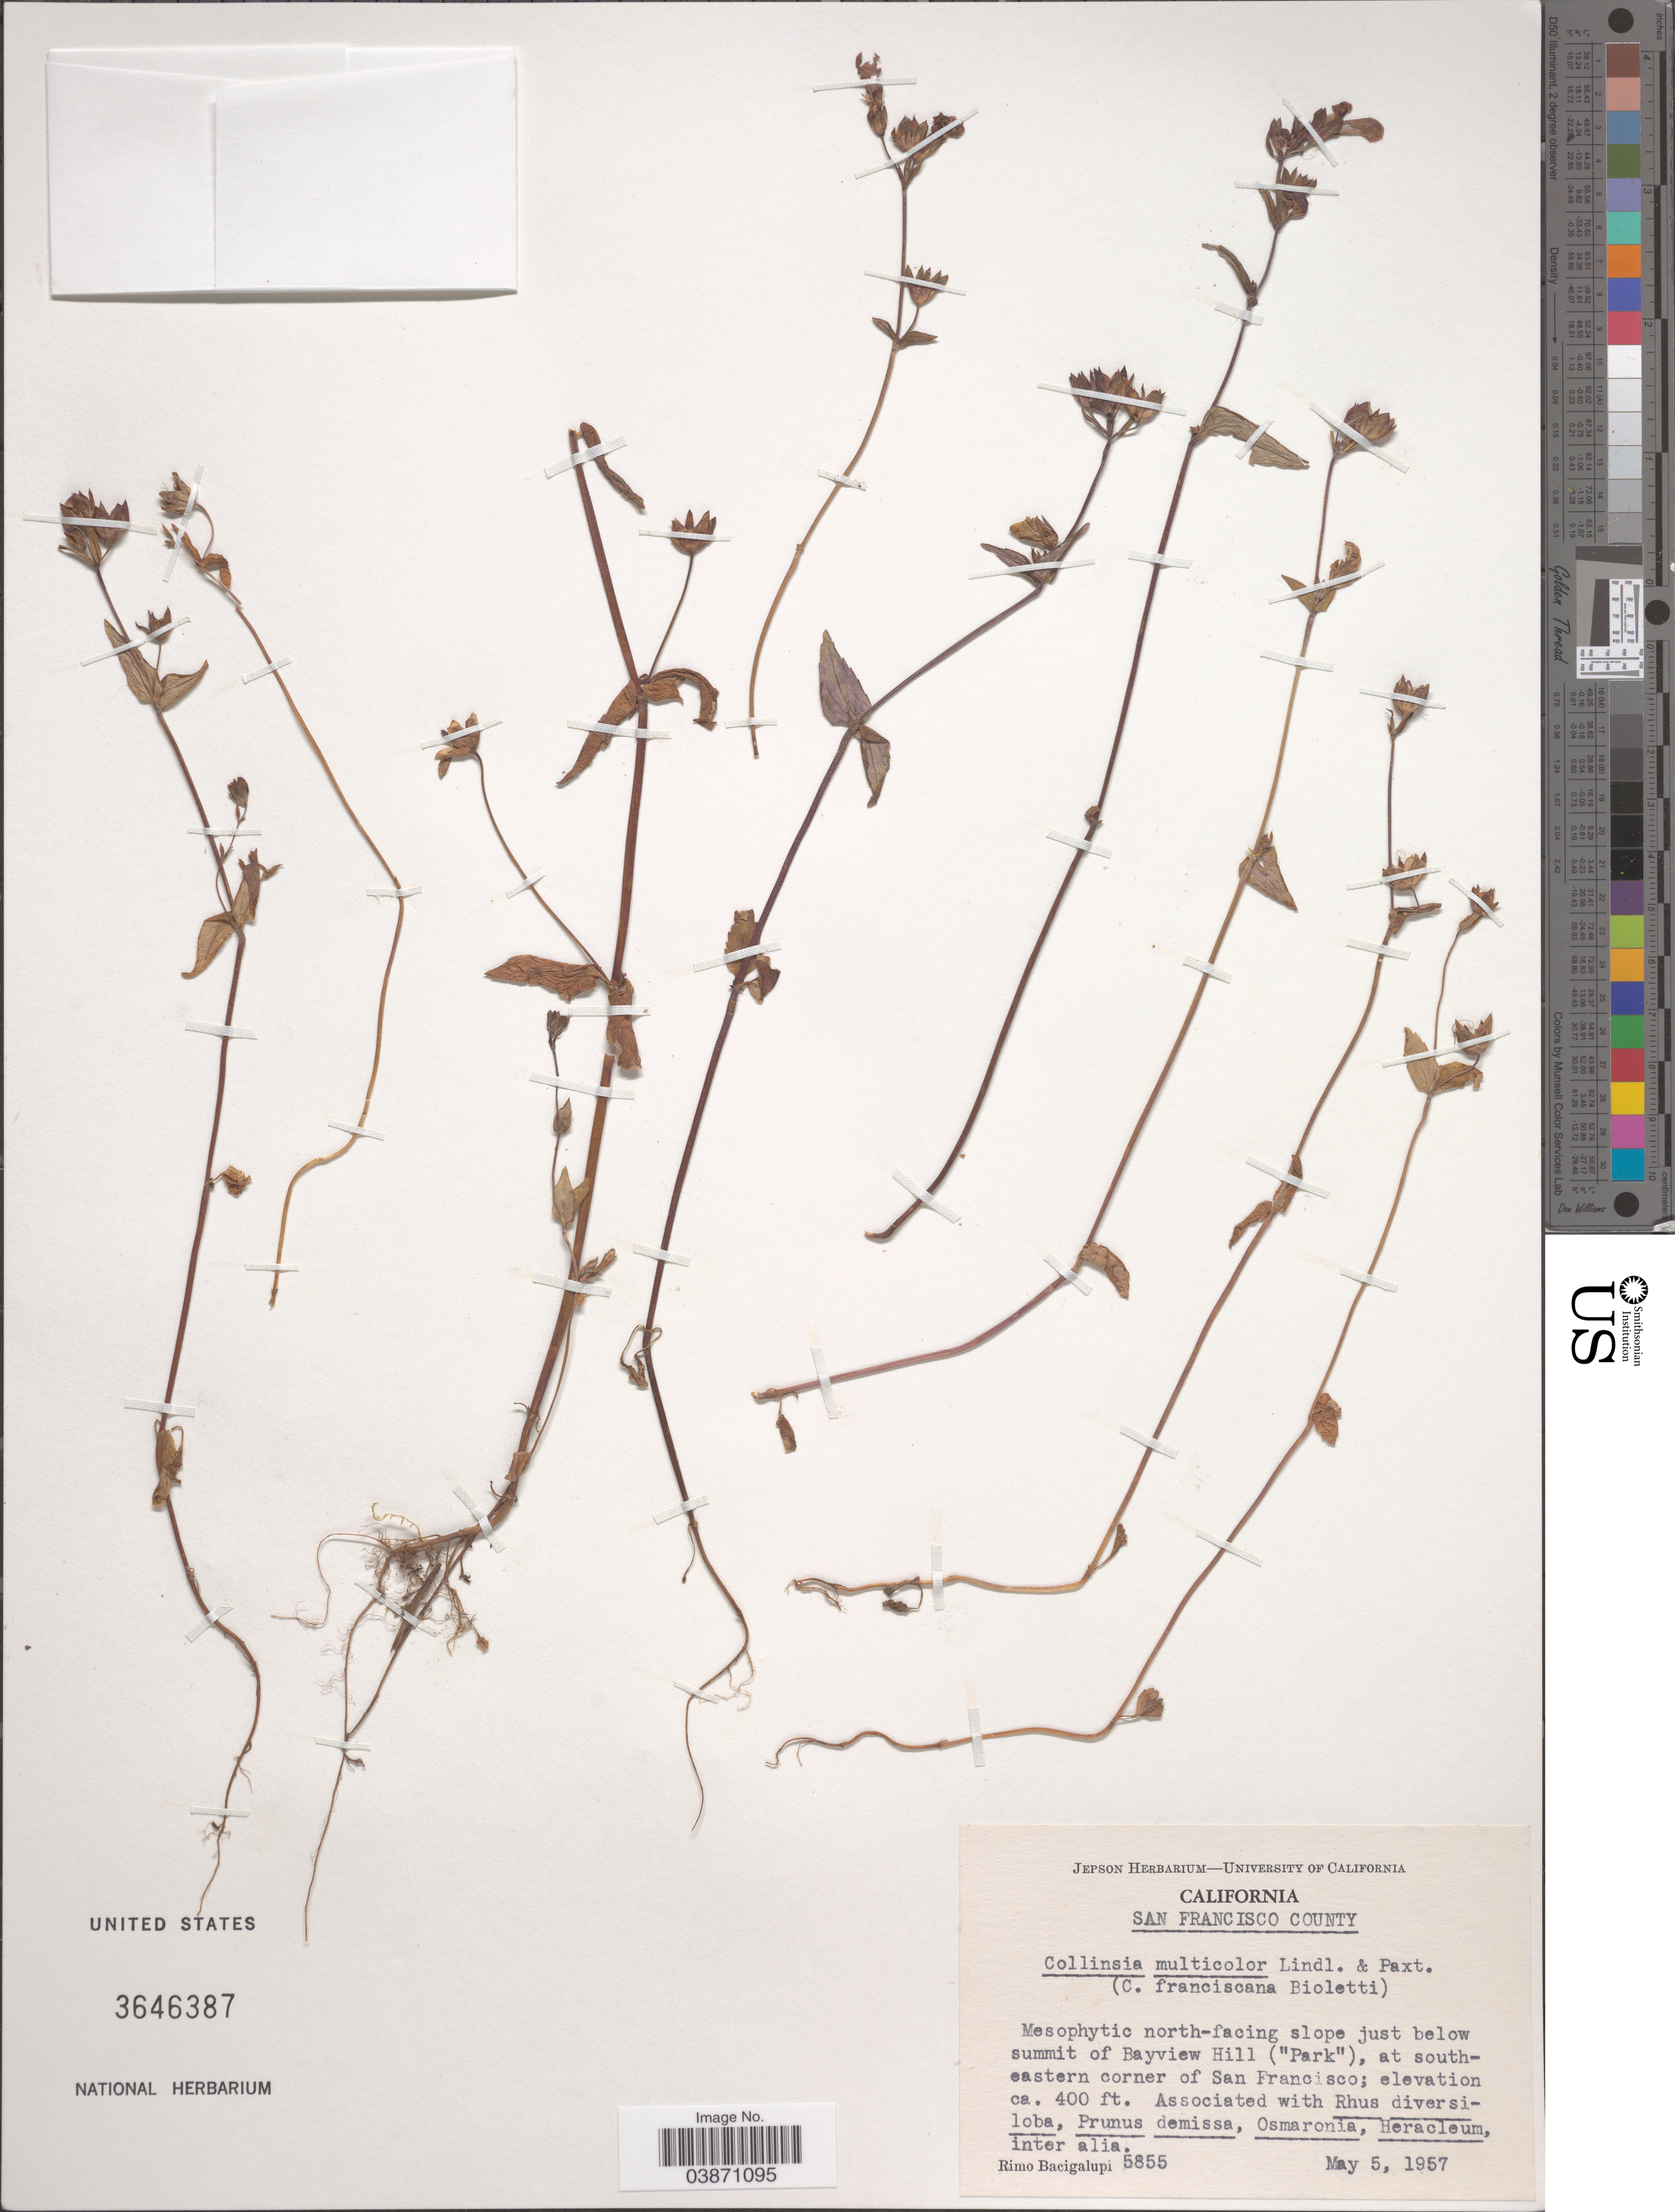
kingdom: Plantae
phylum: Tracheophyta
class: Magnoliopsida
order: Lamiales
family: Plantaginaceae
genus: Collinsia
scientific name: Collinsia multicolor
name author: Lindl. & Paxton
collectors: R. Bacigalupi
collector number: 5855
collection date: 1957-05-05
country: United States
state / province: California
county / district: San Francisco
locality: San Francisco County. Mesophytic north-facing slope just below summit of Bayview Hill ("Park"), at south-eastern corner of San Francisco.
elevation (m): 122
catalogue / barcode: US 3646387